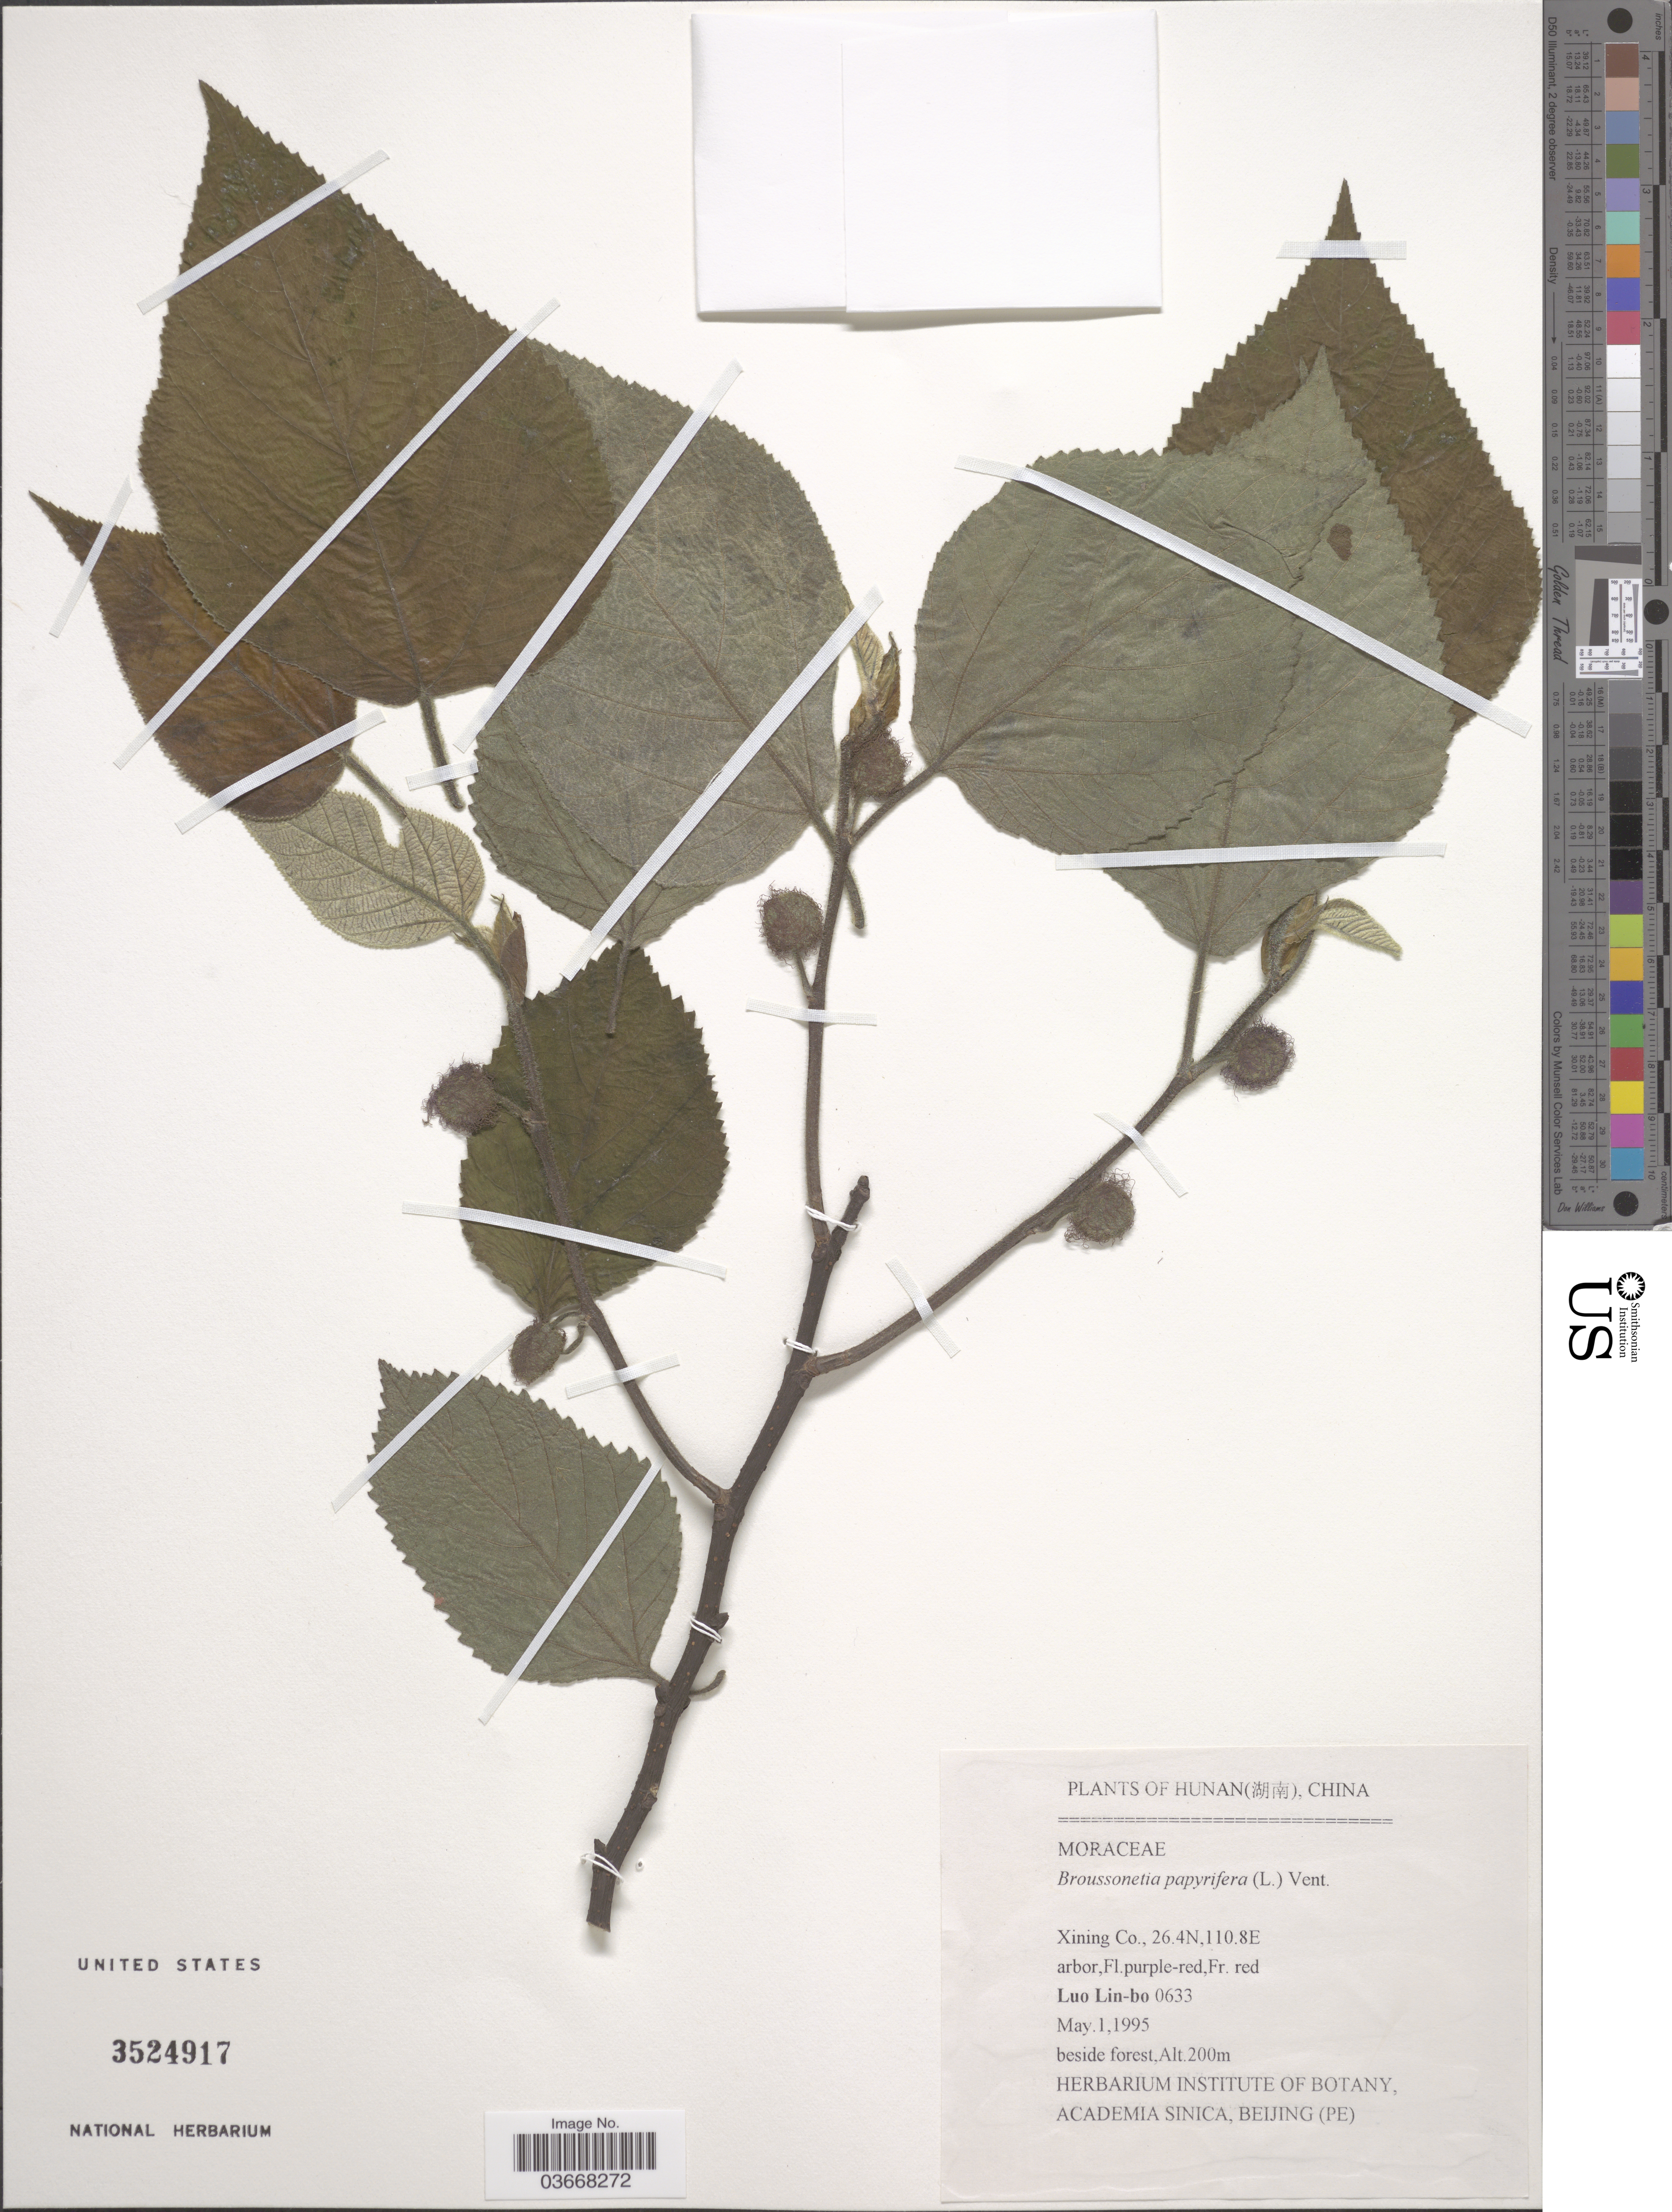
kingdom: Plantae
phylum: Tracheophyta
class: Magnoliopsida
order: Rosales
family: Moraceae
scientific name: Broussoneta papyrifera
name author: (L.) L'Hér. ex Vent.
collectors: L. Lin-bo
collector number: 0633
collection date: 1995-05-01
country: China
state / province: Hunan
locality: Xining Co.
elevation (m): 200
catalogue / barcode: US 3524917